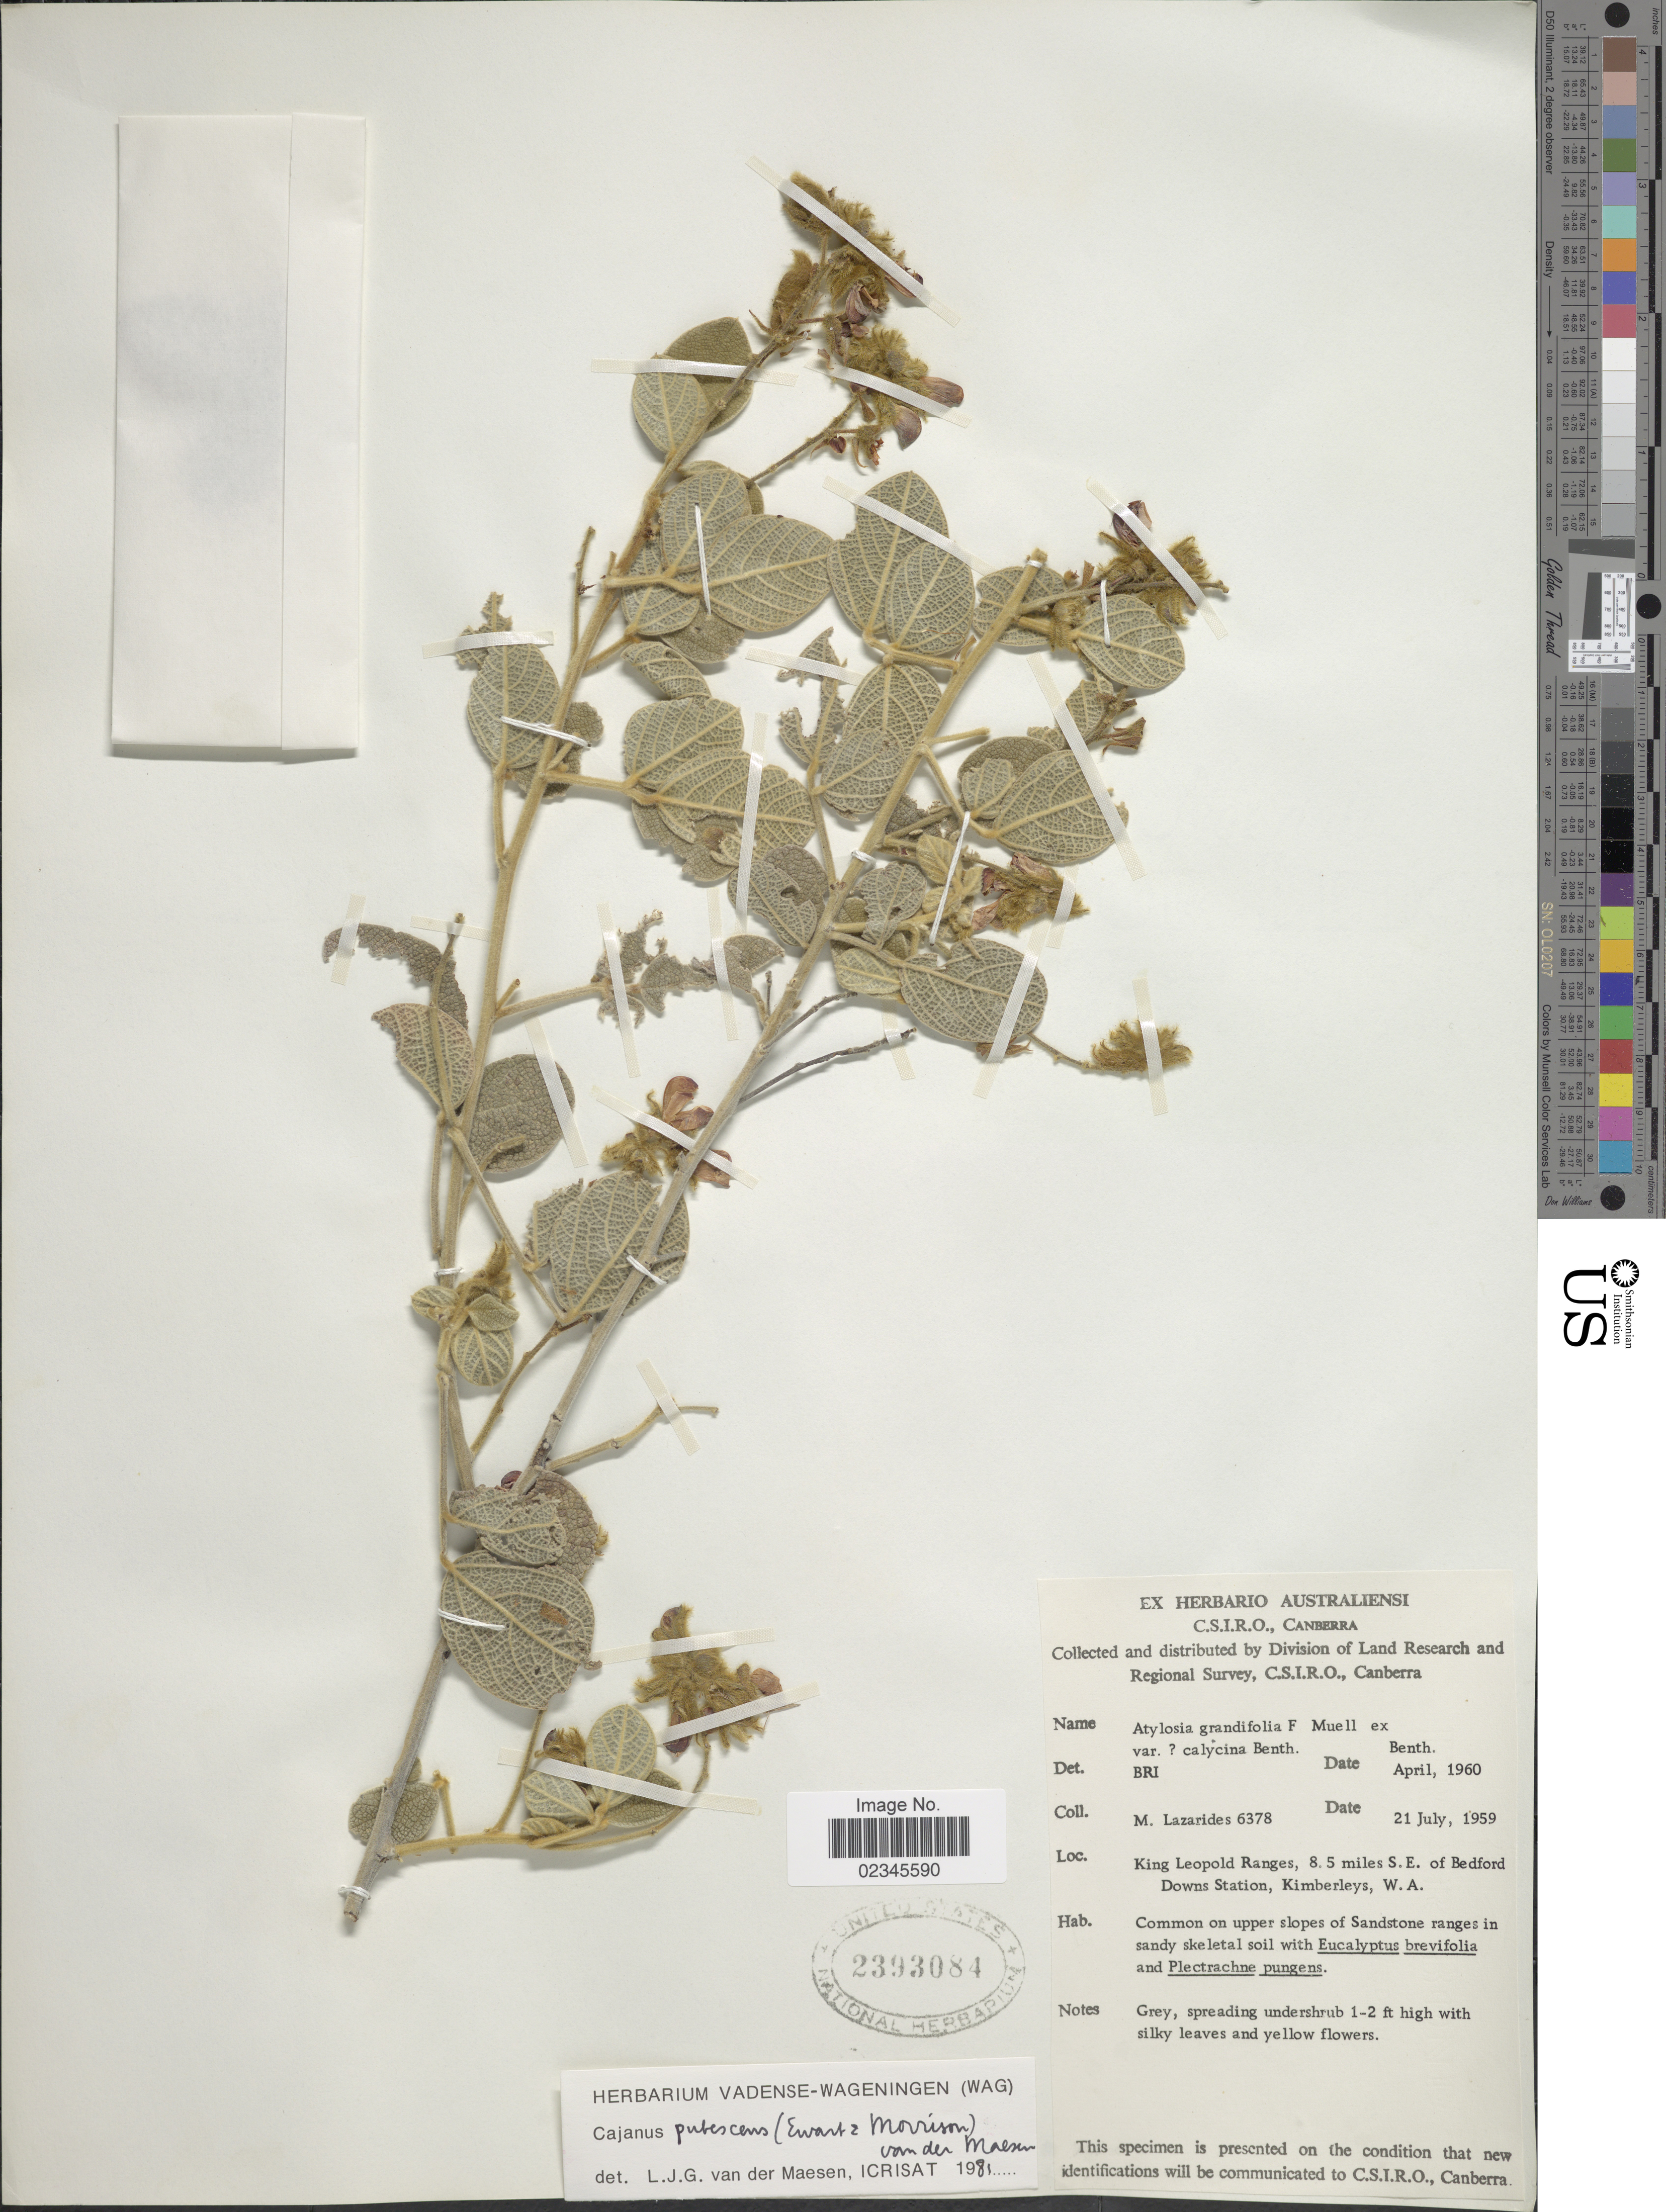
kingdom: Plantae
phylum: Tracheophyta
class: Magnoliopsida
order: Fabales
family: Fabaceae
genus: Cajanus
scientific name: Cajanus pubescens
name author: (Ewart & Morrison) Maesen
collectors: M. Lazarides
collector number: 6378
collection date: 1959-07-21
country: Australia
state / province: Western Australia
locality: King Leopold Ranges, 8.5 miles S.E. of Bedford Downs Station, Kimberleys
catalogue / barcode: US 2393084